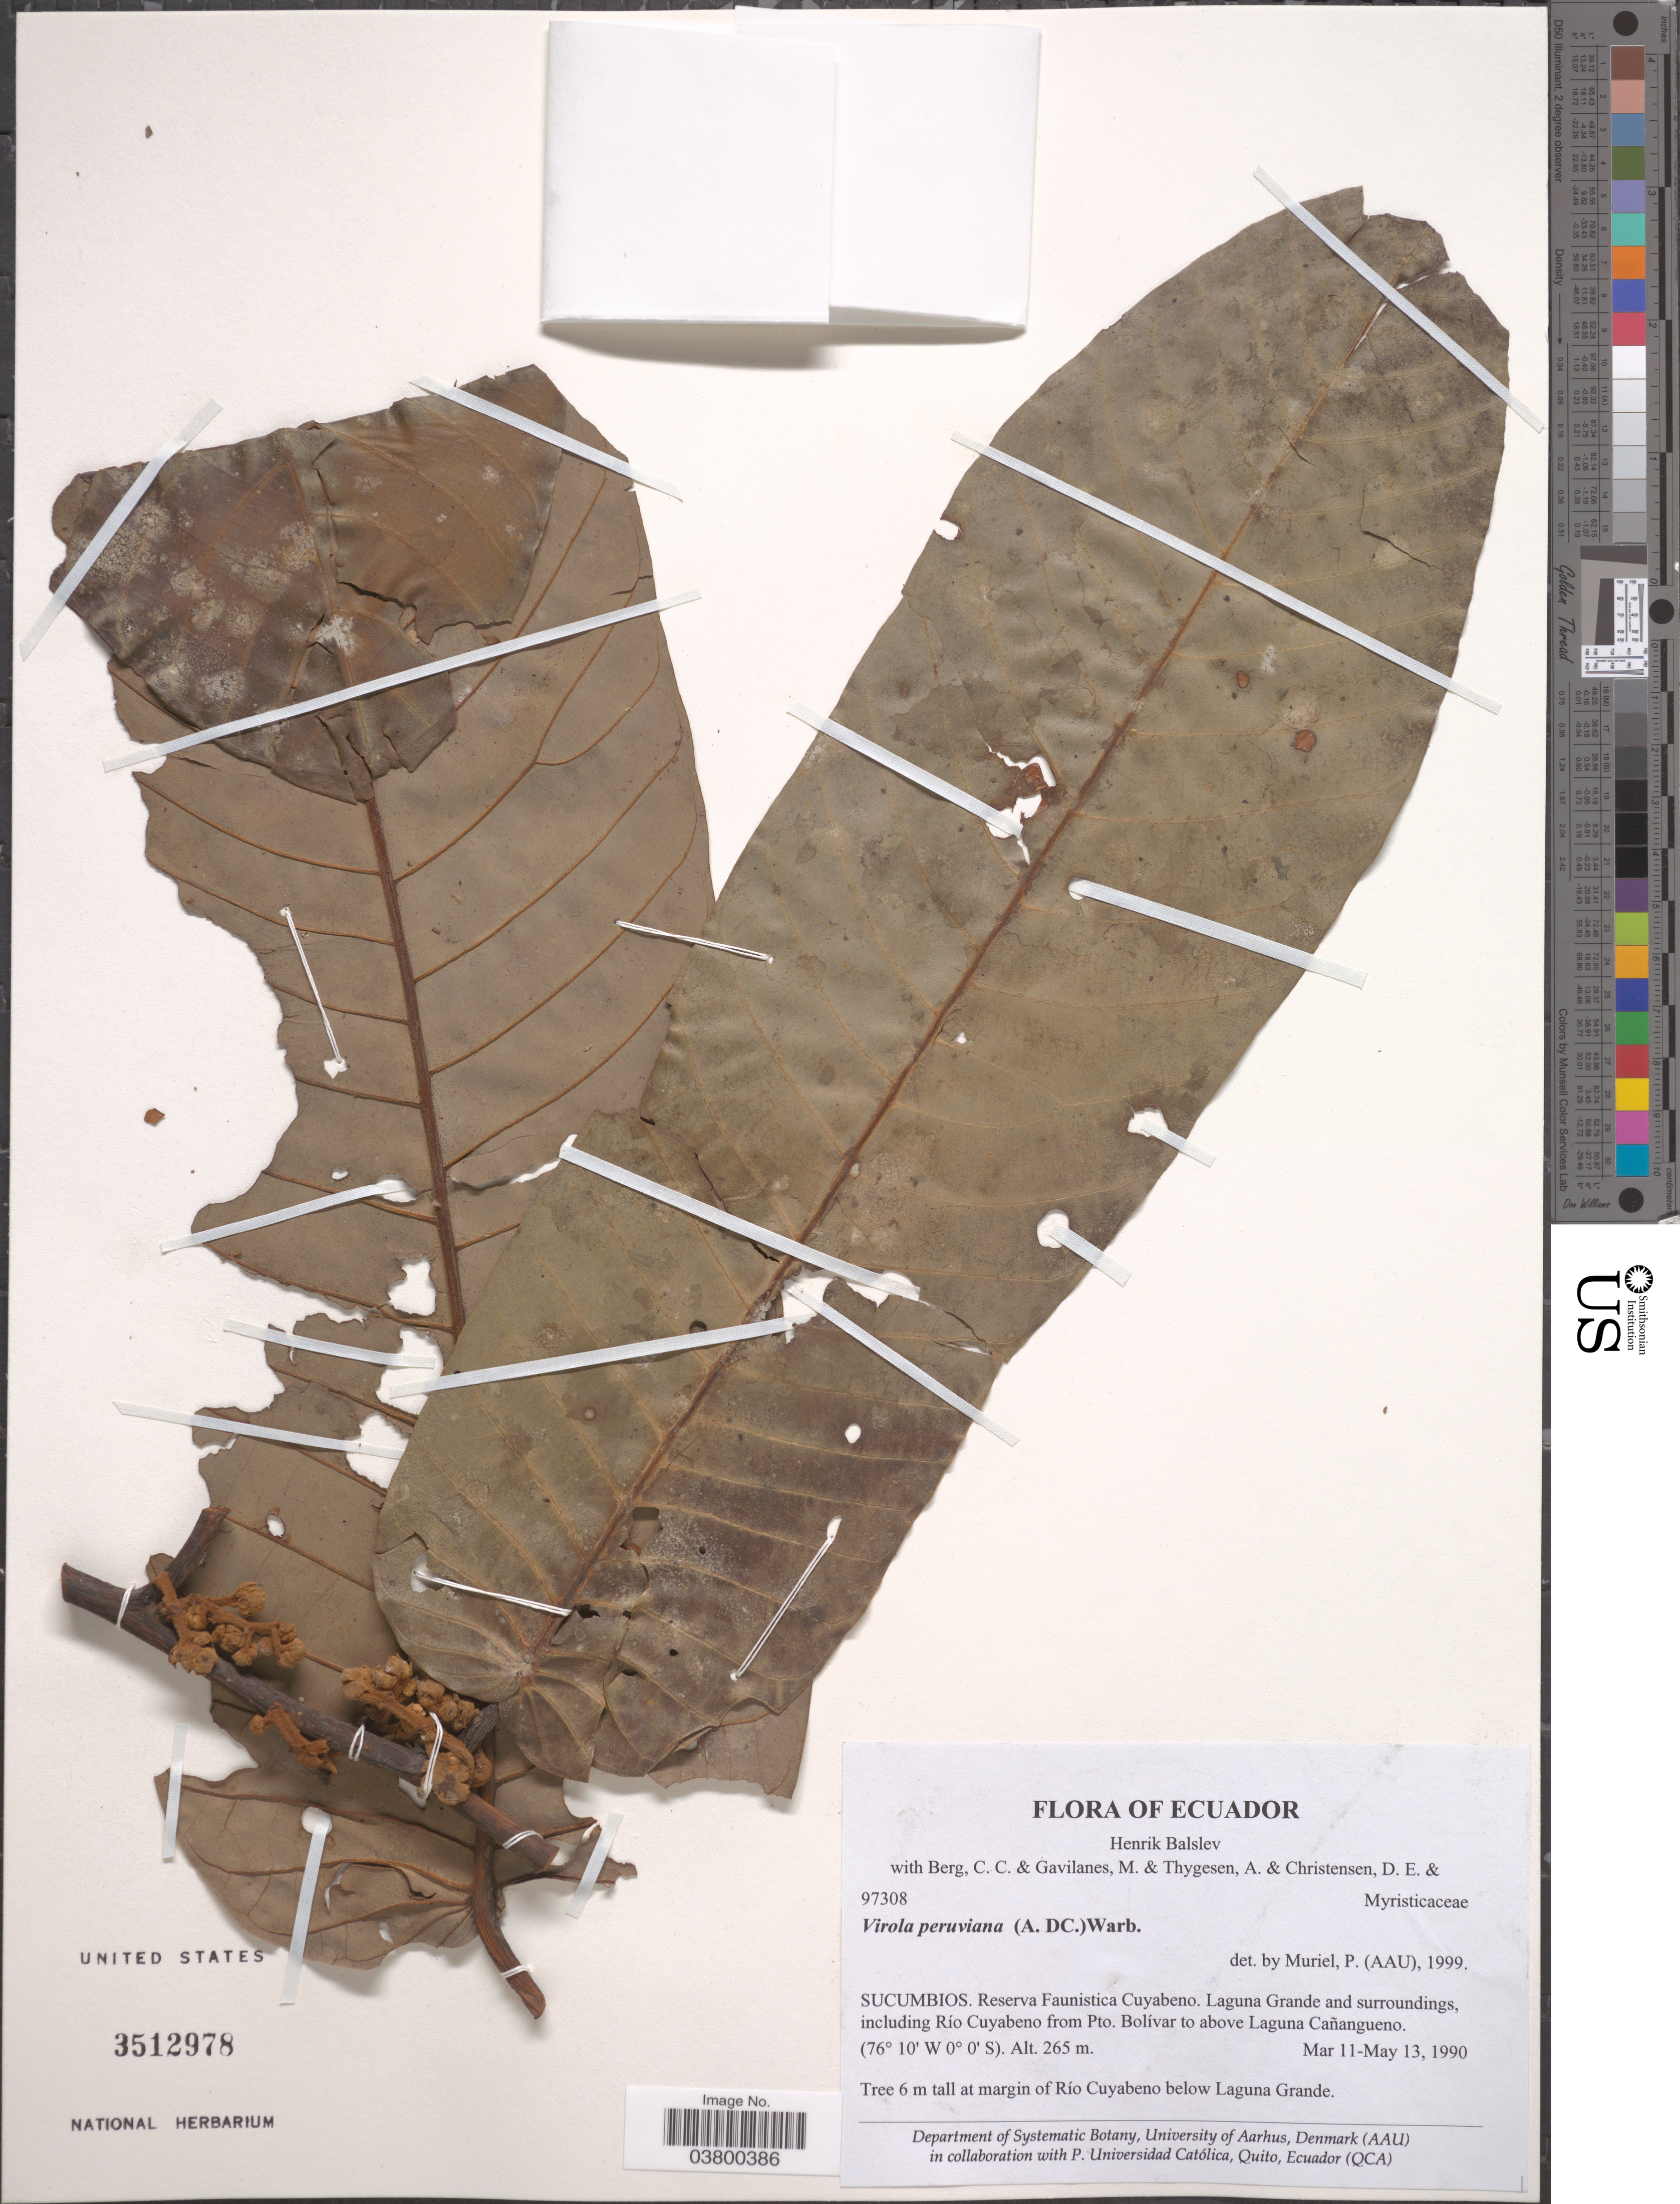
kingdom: Plantae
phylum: Tracheophyta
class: Magnoliopsida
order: Magnoliales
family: Myristicaceae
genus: Virola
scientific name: Virola peruviana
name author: (A. DC.) Warb.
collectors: H. Balslev, C. C. Berg, M. Gavilanes, A. Thygesen & D. Christensen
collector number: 97308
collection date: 1990-03-11/1990-05-13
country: Ecuador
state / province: Sucumbíos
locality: Reserva Faunistica Cuyabeno. Laguna Grande and surroundings, including Río Cuyabeno from Pto. Bolívar to above Laguna Cañangueno.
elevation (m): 265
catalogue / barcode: US 3512978